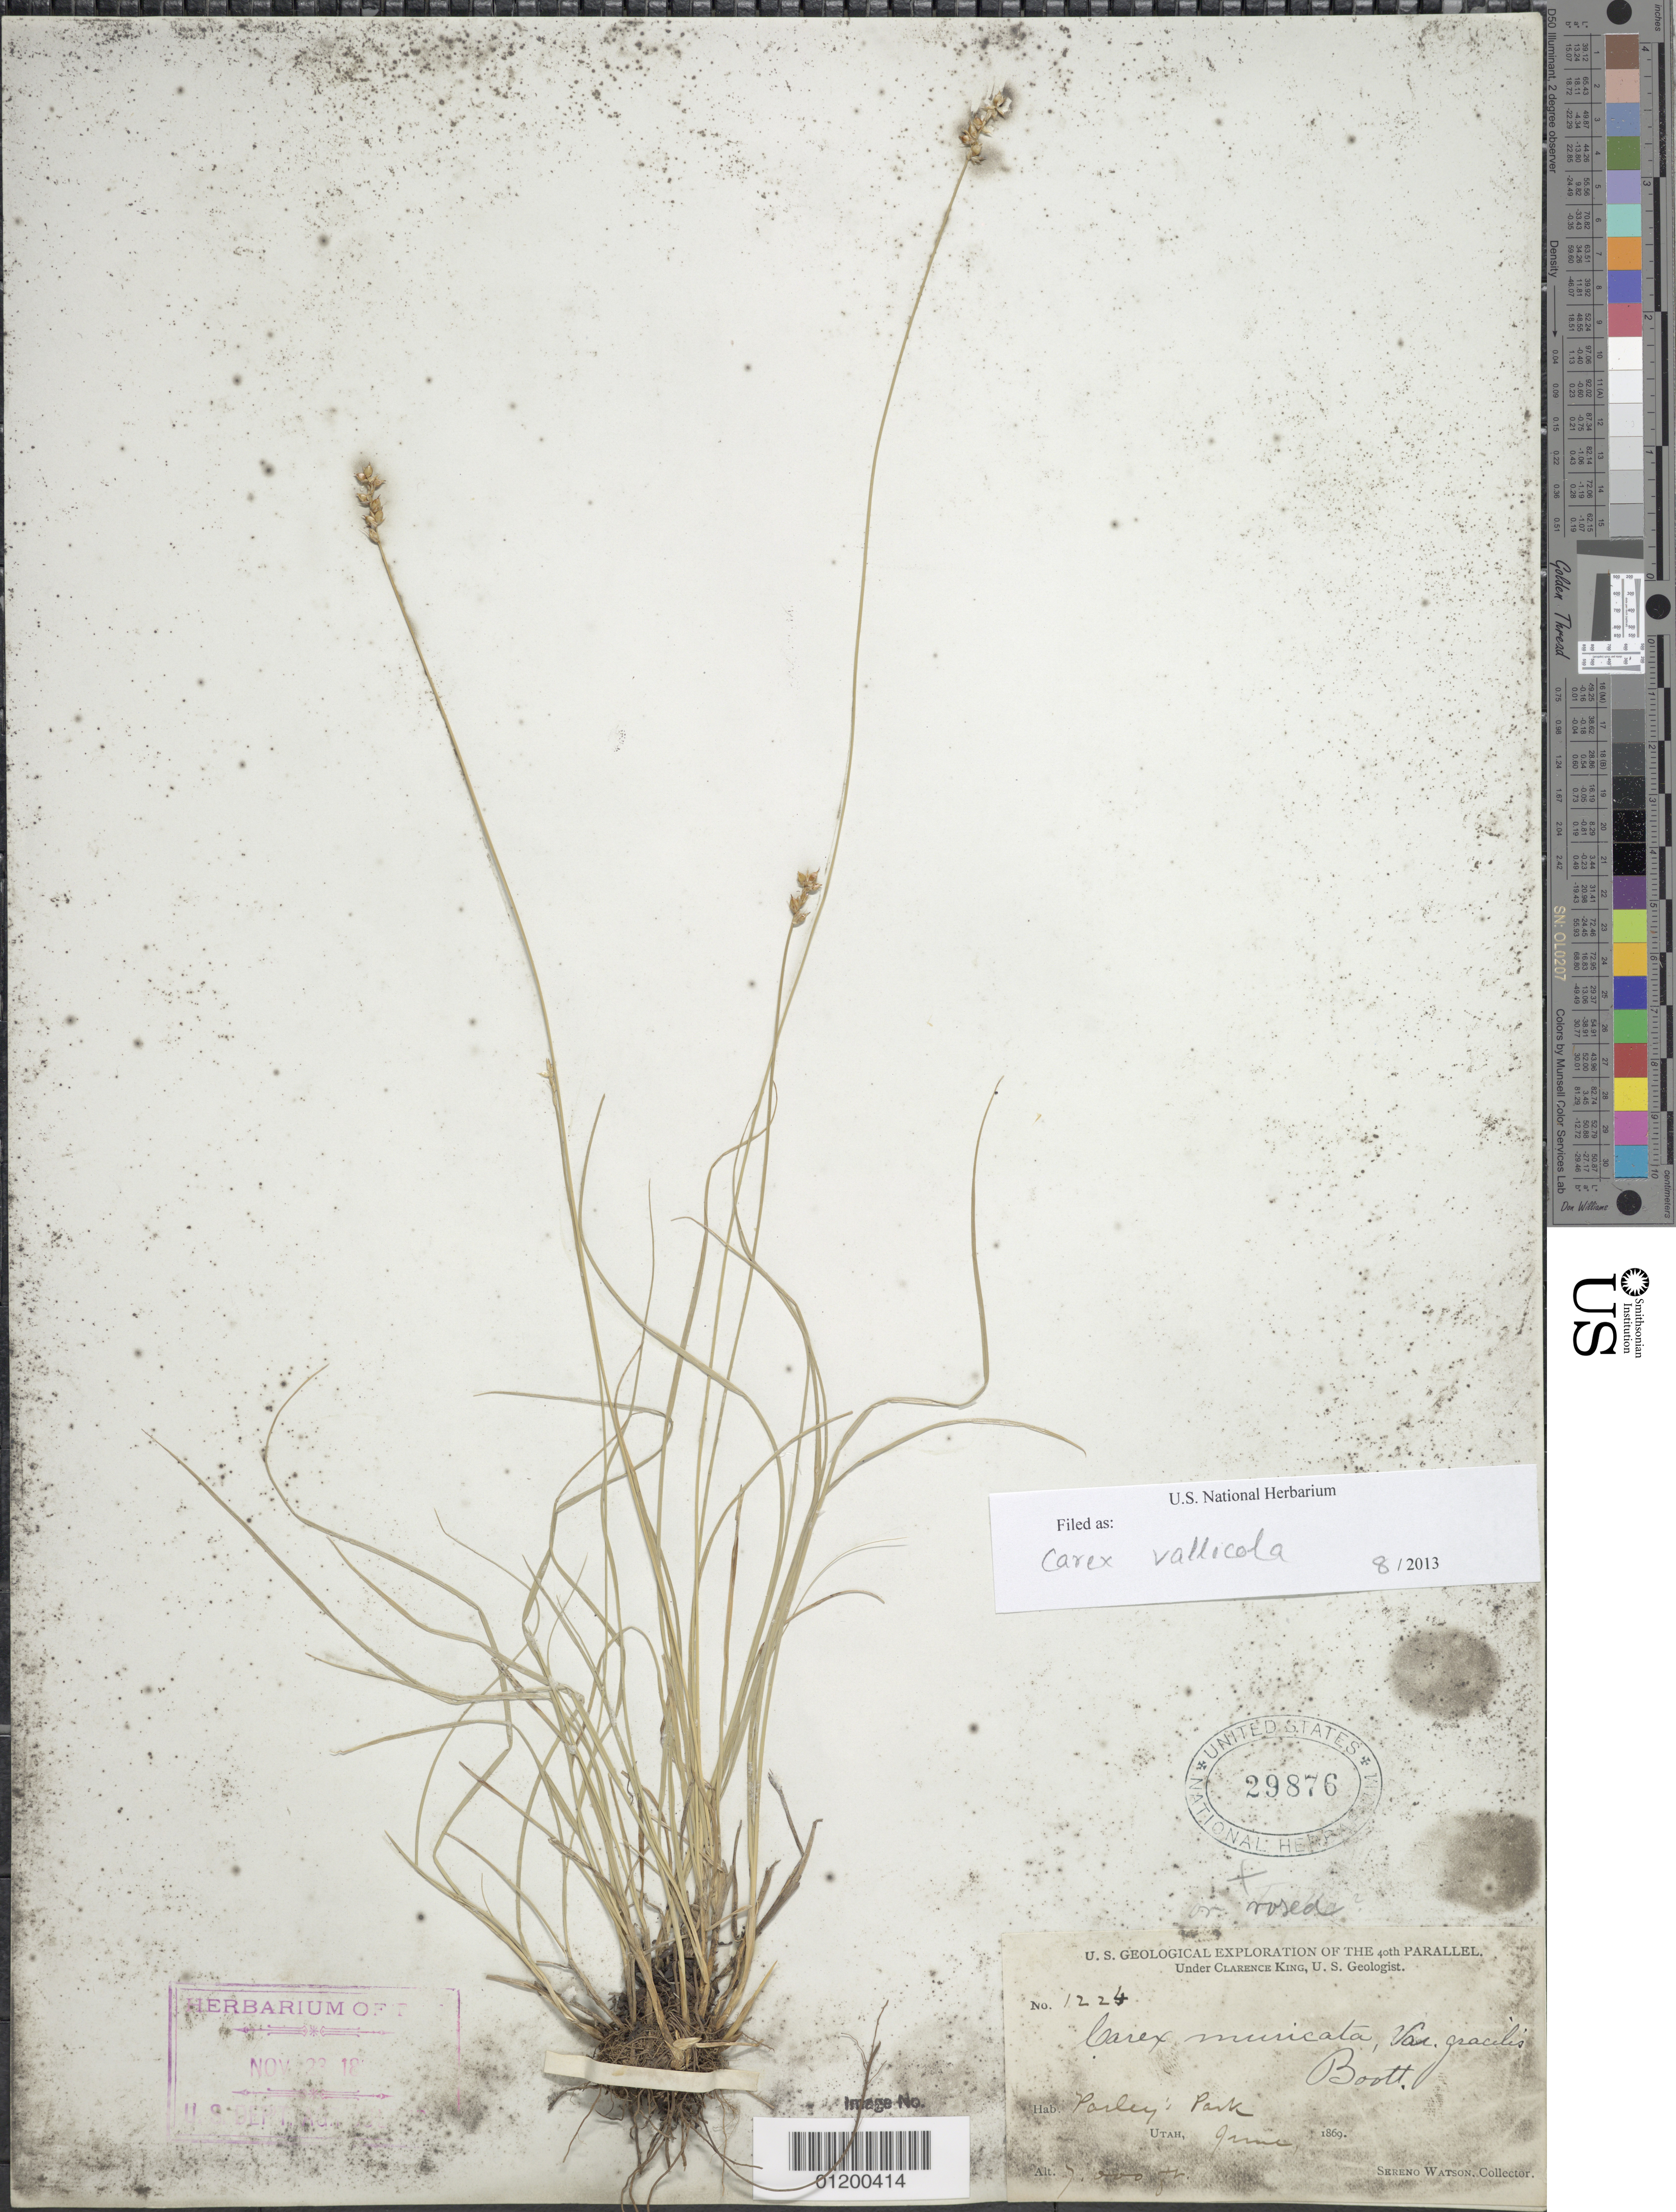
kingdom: Plantae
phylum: Tracheophyta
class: Liliopsida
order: Poales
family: Cyperaceae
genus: Carex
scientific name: Carex vallicola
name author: Dewey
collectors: S. Watson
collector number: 1224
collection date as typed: Jun 1869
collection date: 1869-06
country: United States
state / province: Utah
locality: Parley' s Park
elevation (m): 2134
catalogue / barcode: US 29876